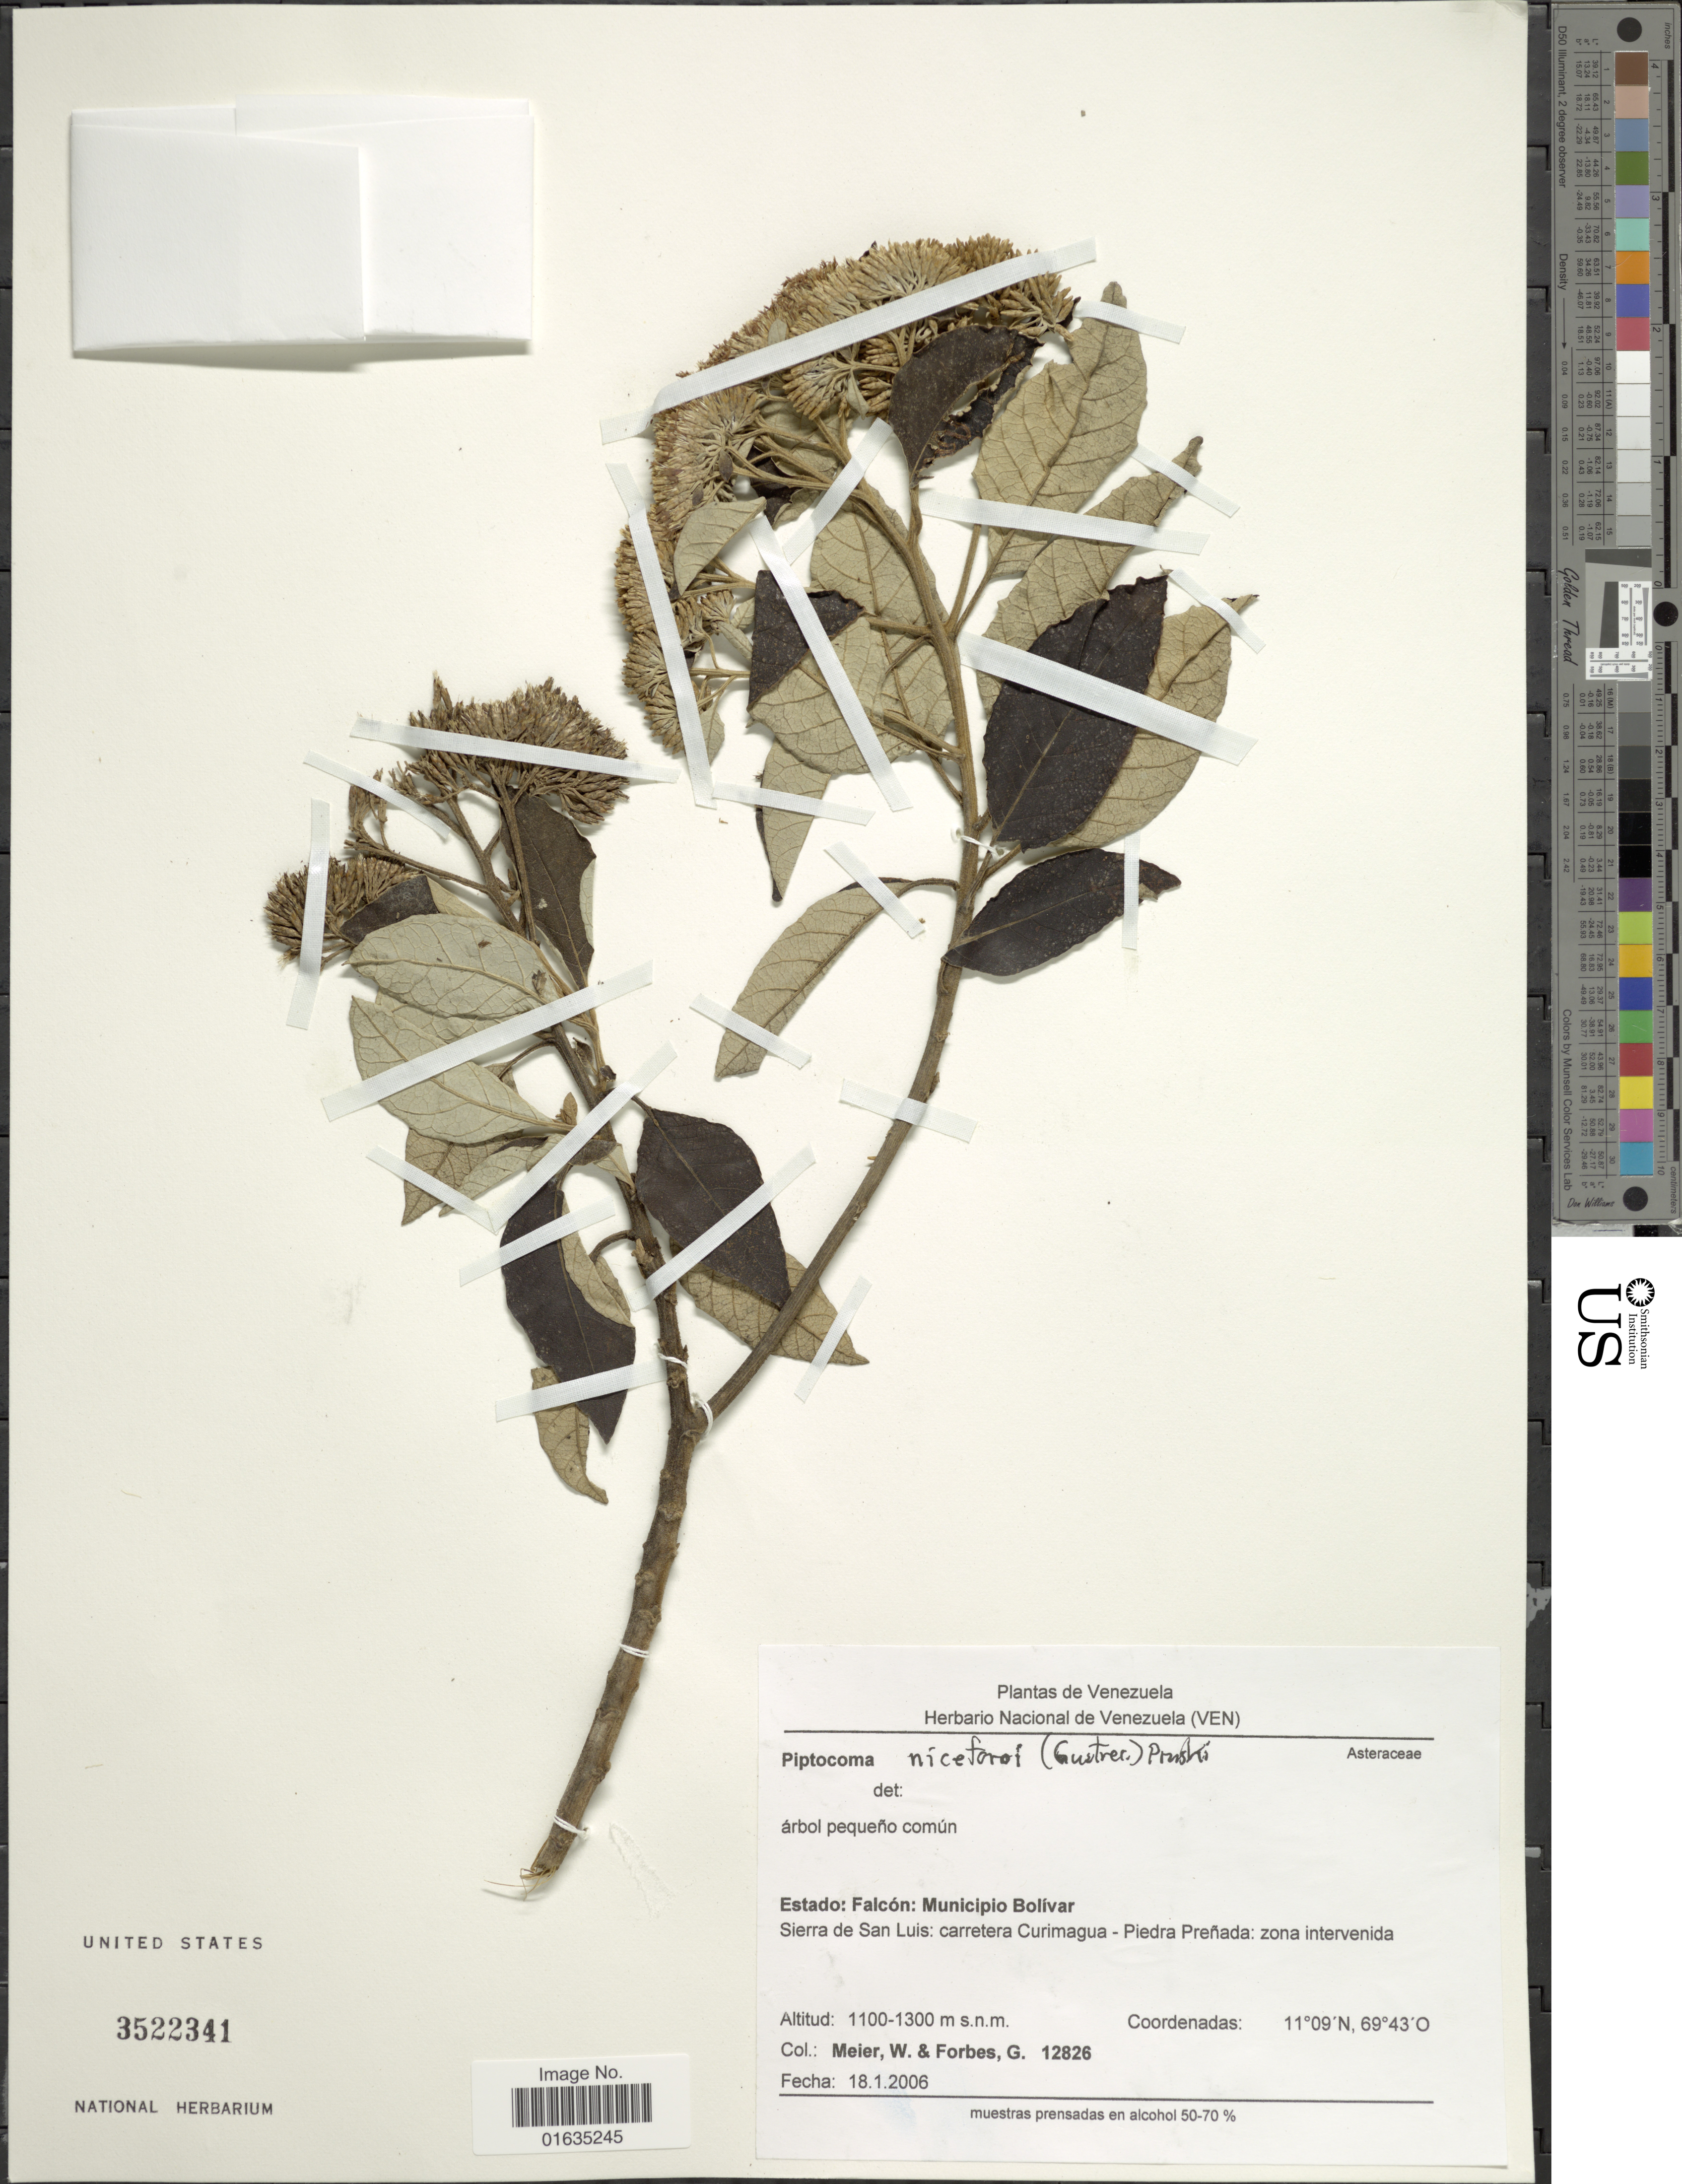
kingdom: Plantae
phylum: Tracheophyta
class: Magnoliopsida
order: Asterales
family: Asteraceae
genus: Piptocoma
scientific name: Piptocoma niceforoi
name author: (Cuatrec.) H. Rob.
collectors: W. Meier & G. Forbes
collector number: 12826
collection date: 2006-01-18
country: Venezuela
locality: Estado Falcon, Municipio Bolivar, Sierra de San Luis, carretera Curimagua-Piedra Prenada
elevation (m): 1100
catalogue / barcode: US 3522341